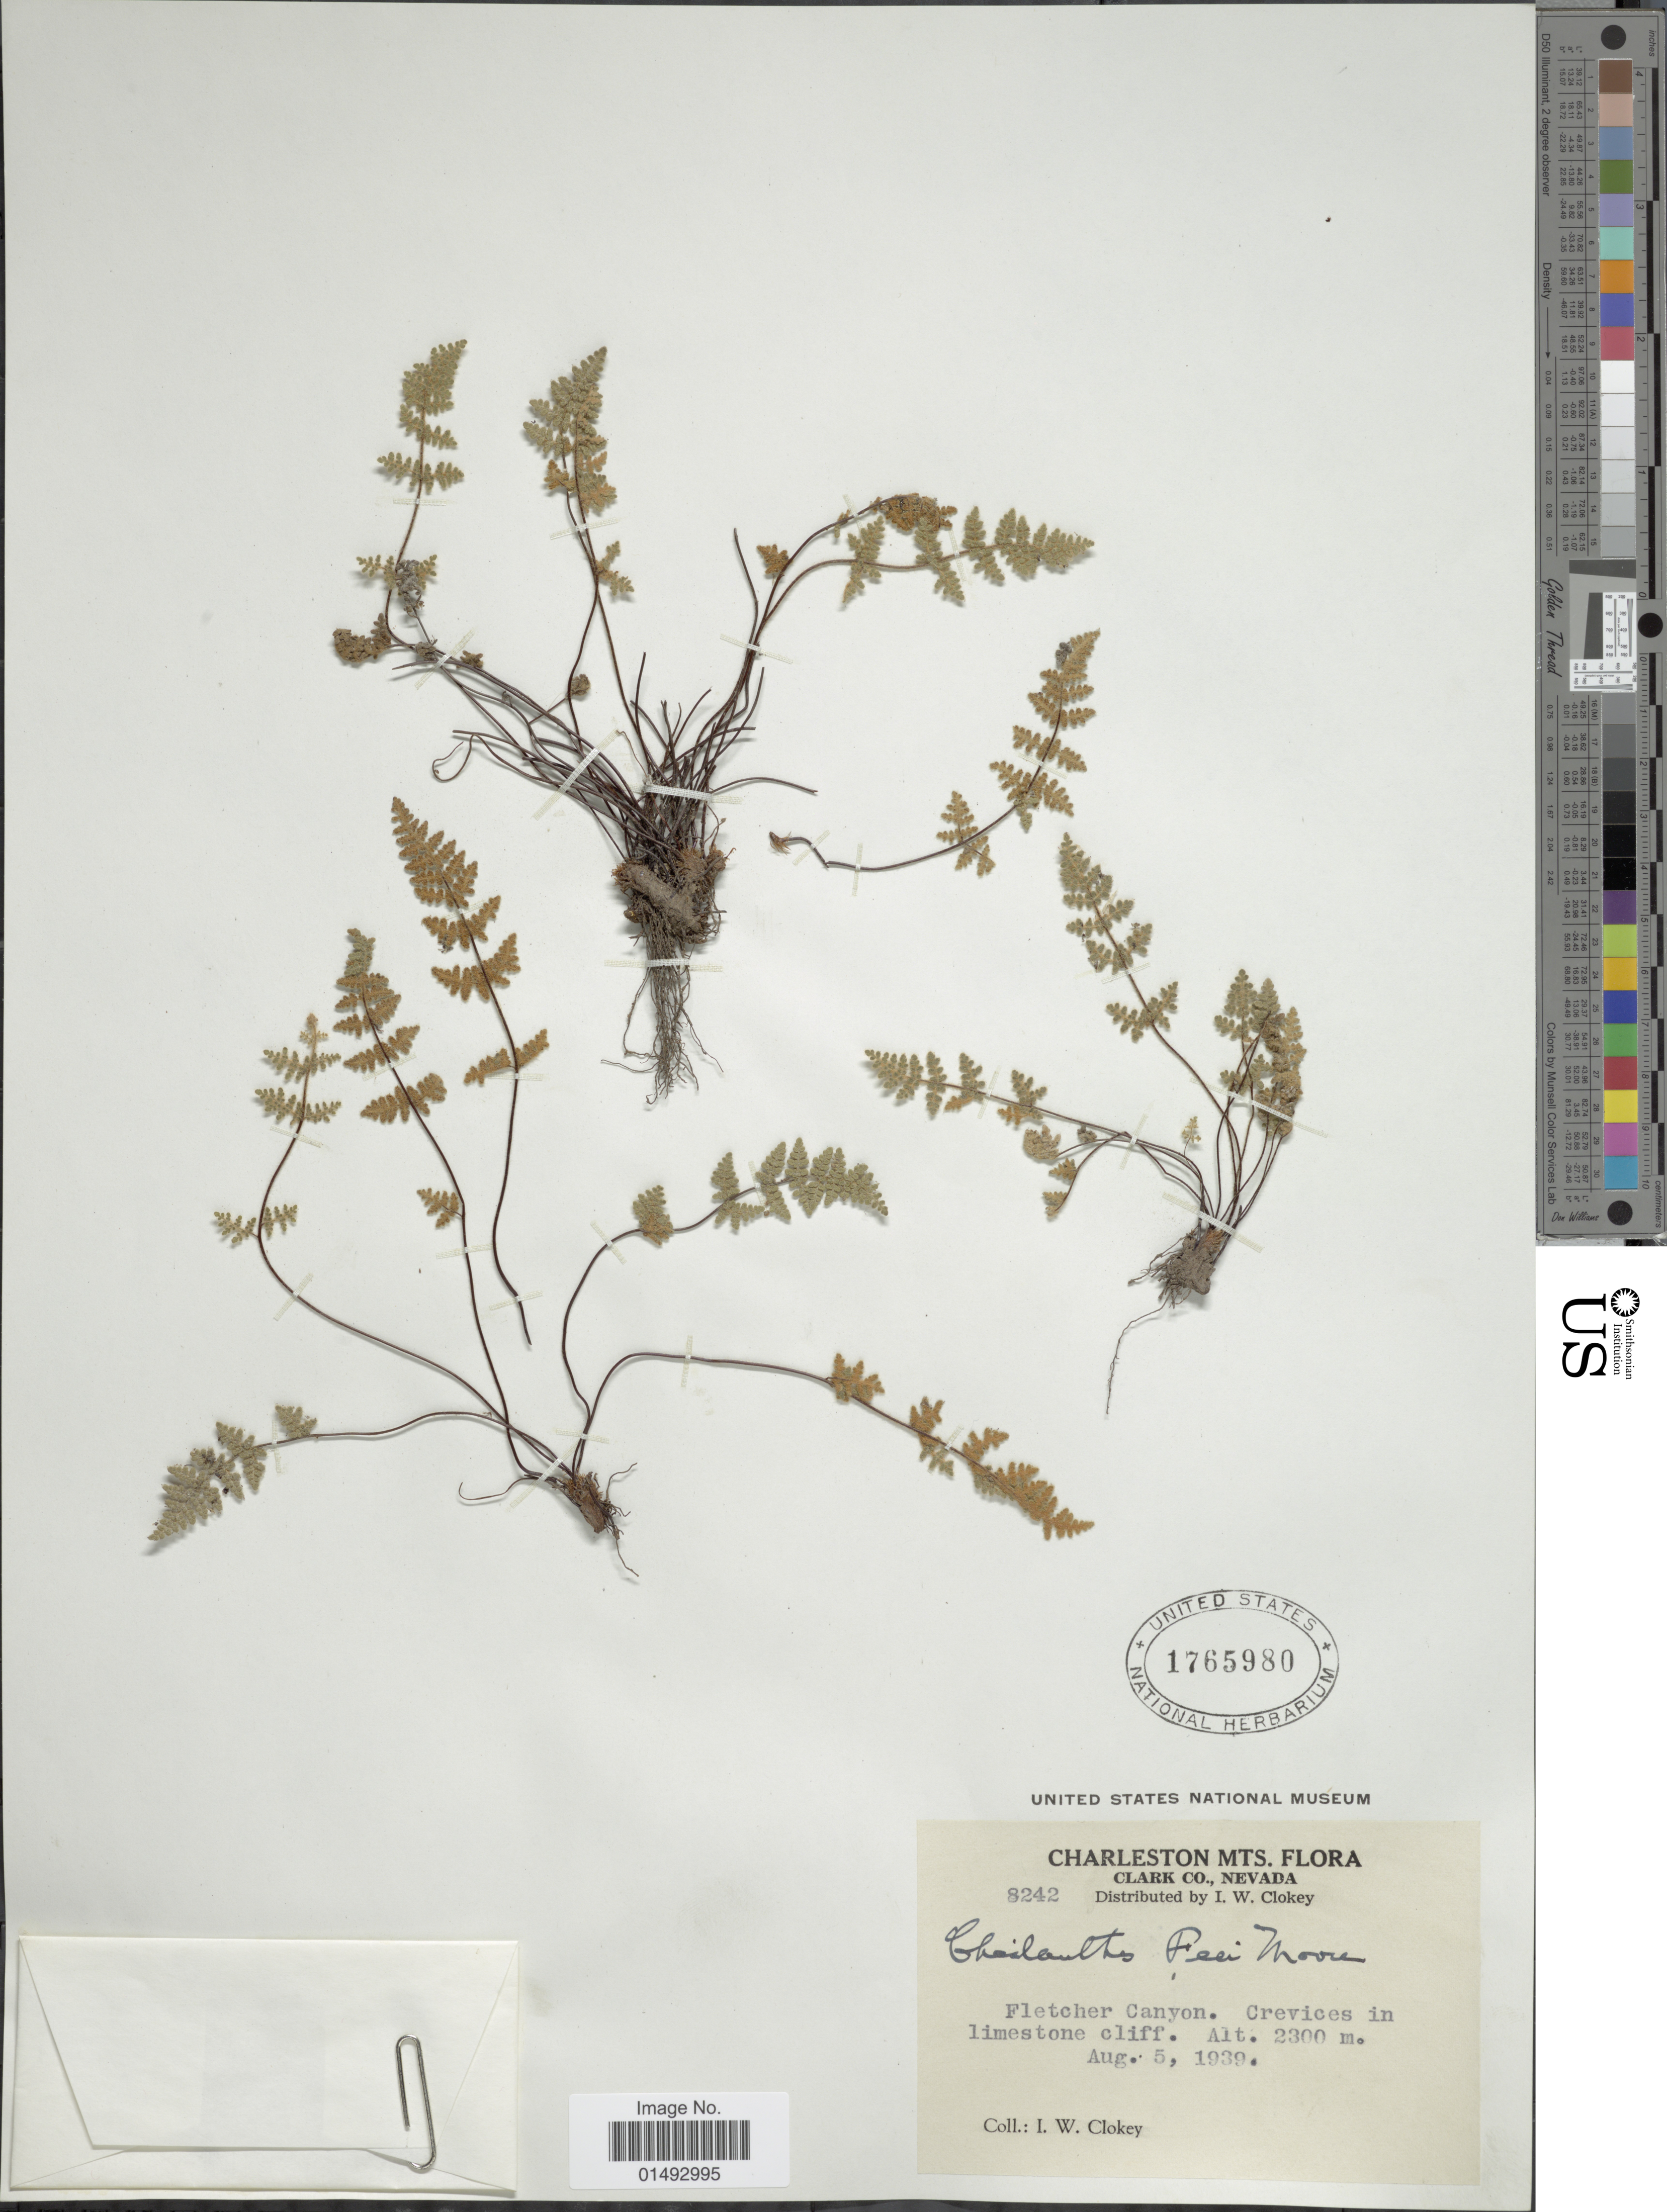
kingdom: Plantae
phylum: Tracheophyta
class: Polypodiopsida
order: Polypodiales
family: Pteridaceae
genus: Myriopteris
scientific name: Myriopteris gracilis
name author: Fée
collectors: I. W. Clokey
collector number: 8242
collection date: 1939-08-05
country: United States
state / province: Nevada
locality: Charleston Mts. Clark Co., Fletcher Canyon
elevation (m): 2300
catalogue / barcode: US 1765980